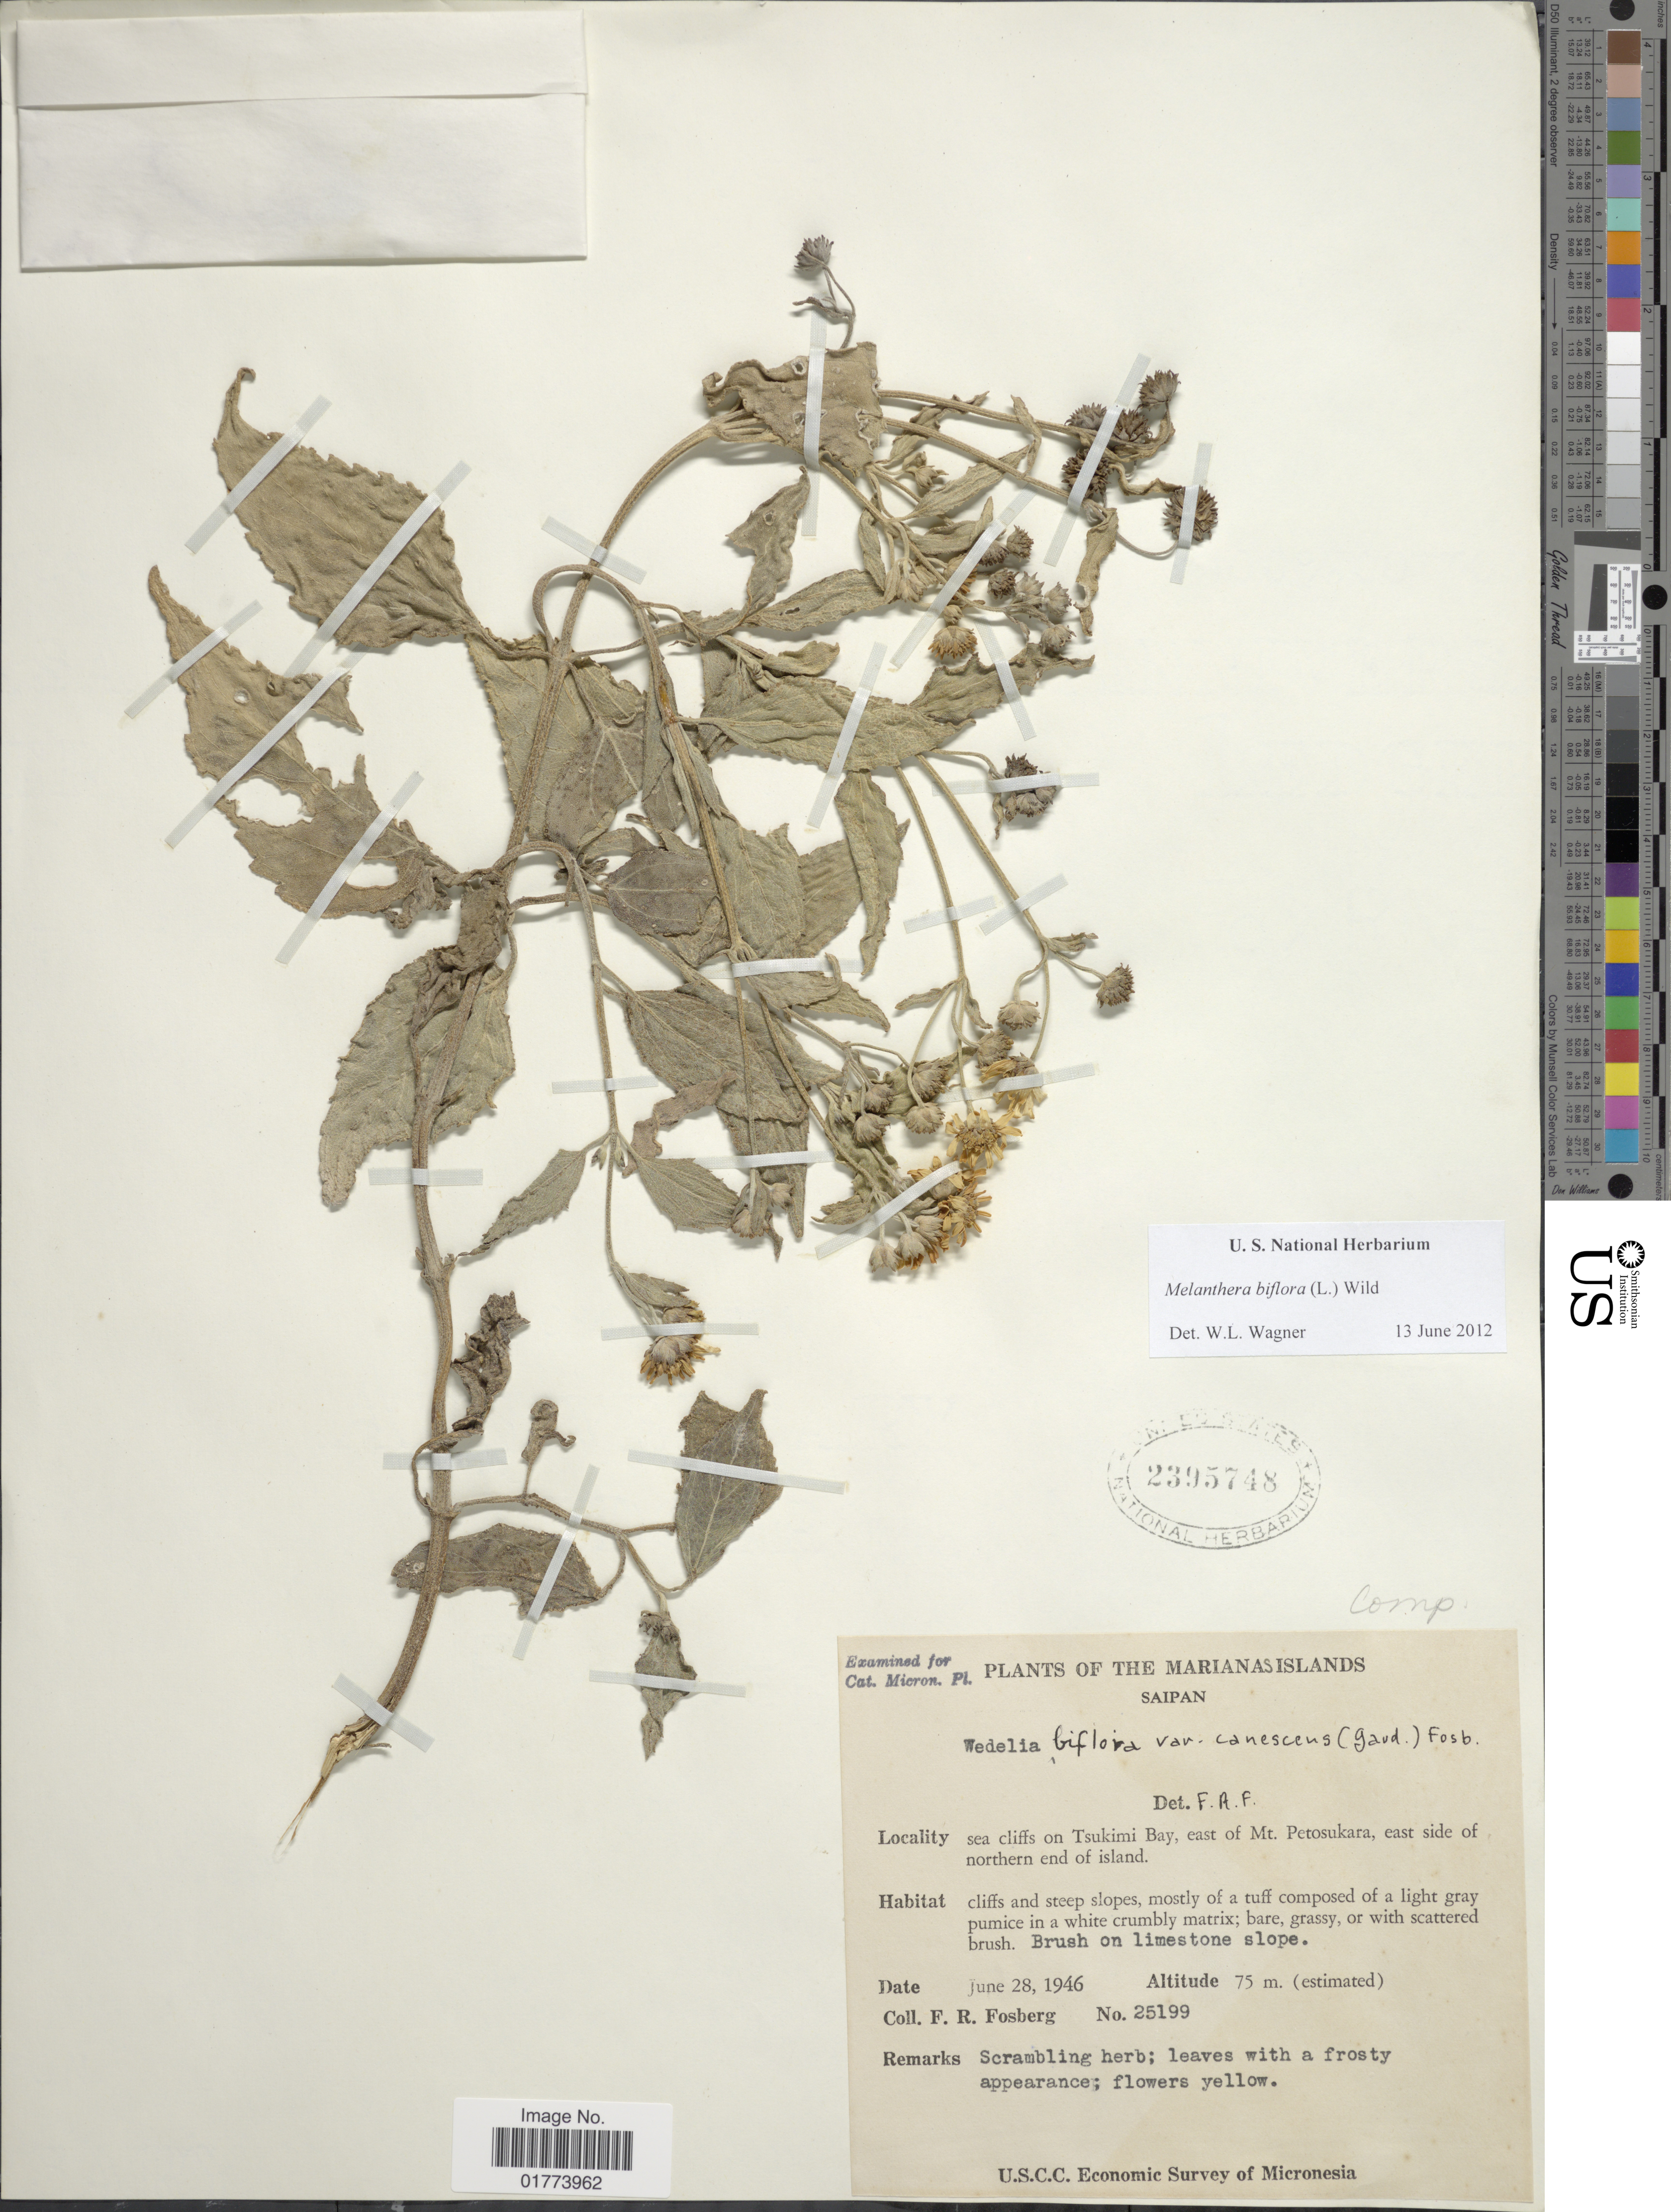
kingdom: Plantae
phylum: Tracheophyta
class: Magnoliopsida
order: Asterales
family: Asteraceae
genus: Wollastonia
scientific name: Wollastonia uniflora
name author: (Willd.) Orchard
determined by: Wagner, W. L., (BOT), Smithsonian Institution - National Museum of Natural History (UNITED STATES)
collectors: F. R. Fosberg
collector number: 25199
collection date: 1946-06-28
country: Northern Mariana Islands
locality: Marianas Islands, Saipan, sea cliffs on Tsukimi Bay, east of Mt. Petosukara, east side of northern end of island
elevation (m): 75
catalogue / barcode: US 2395748